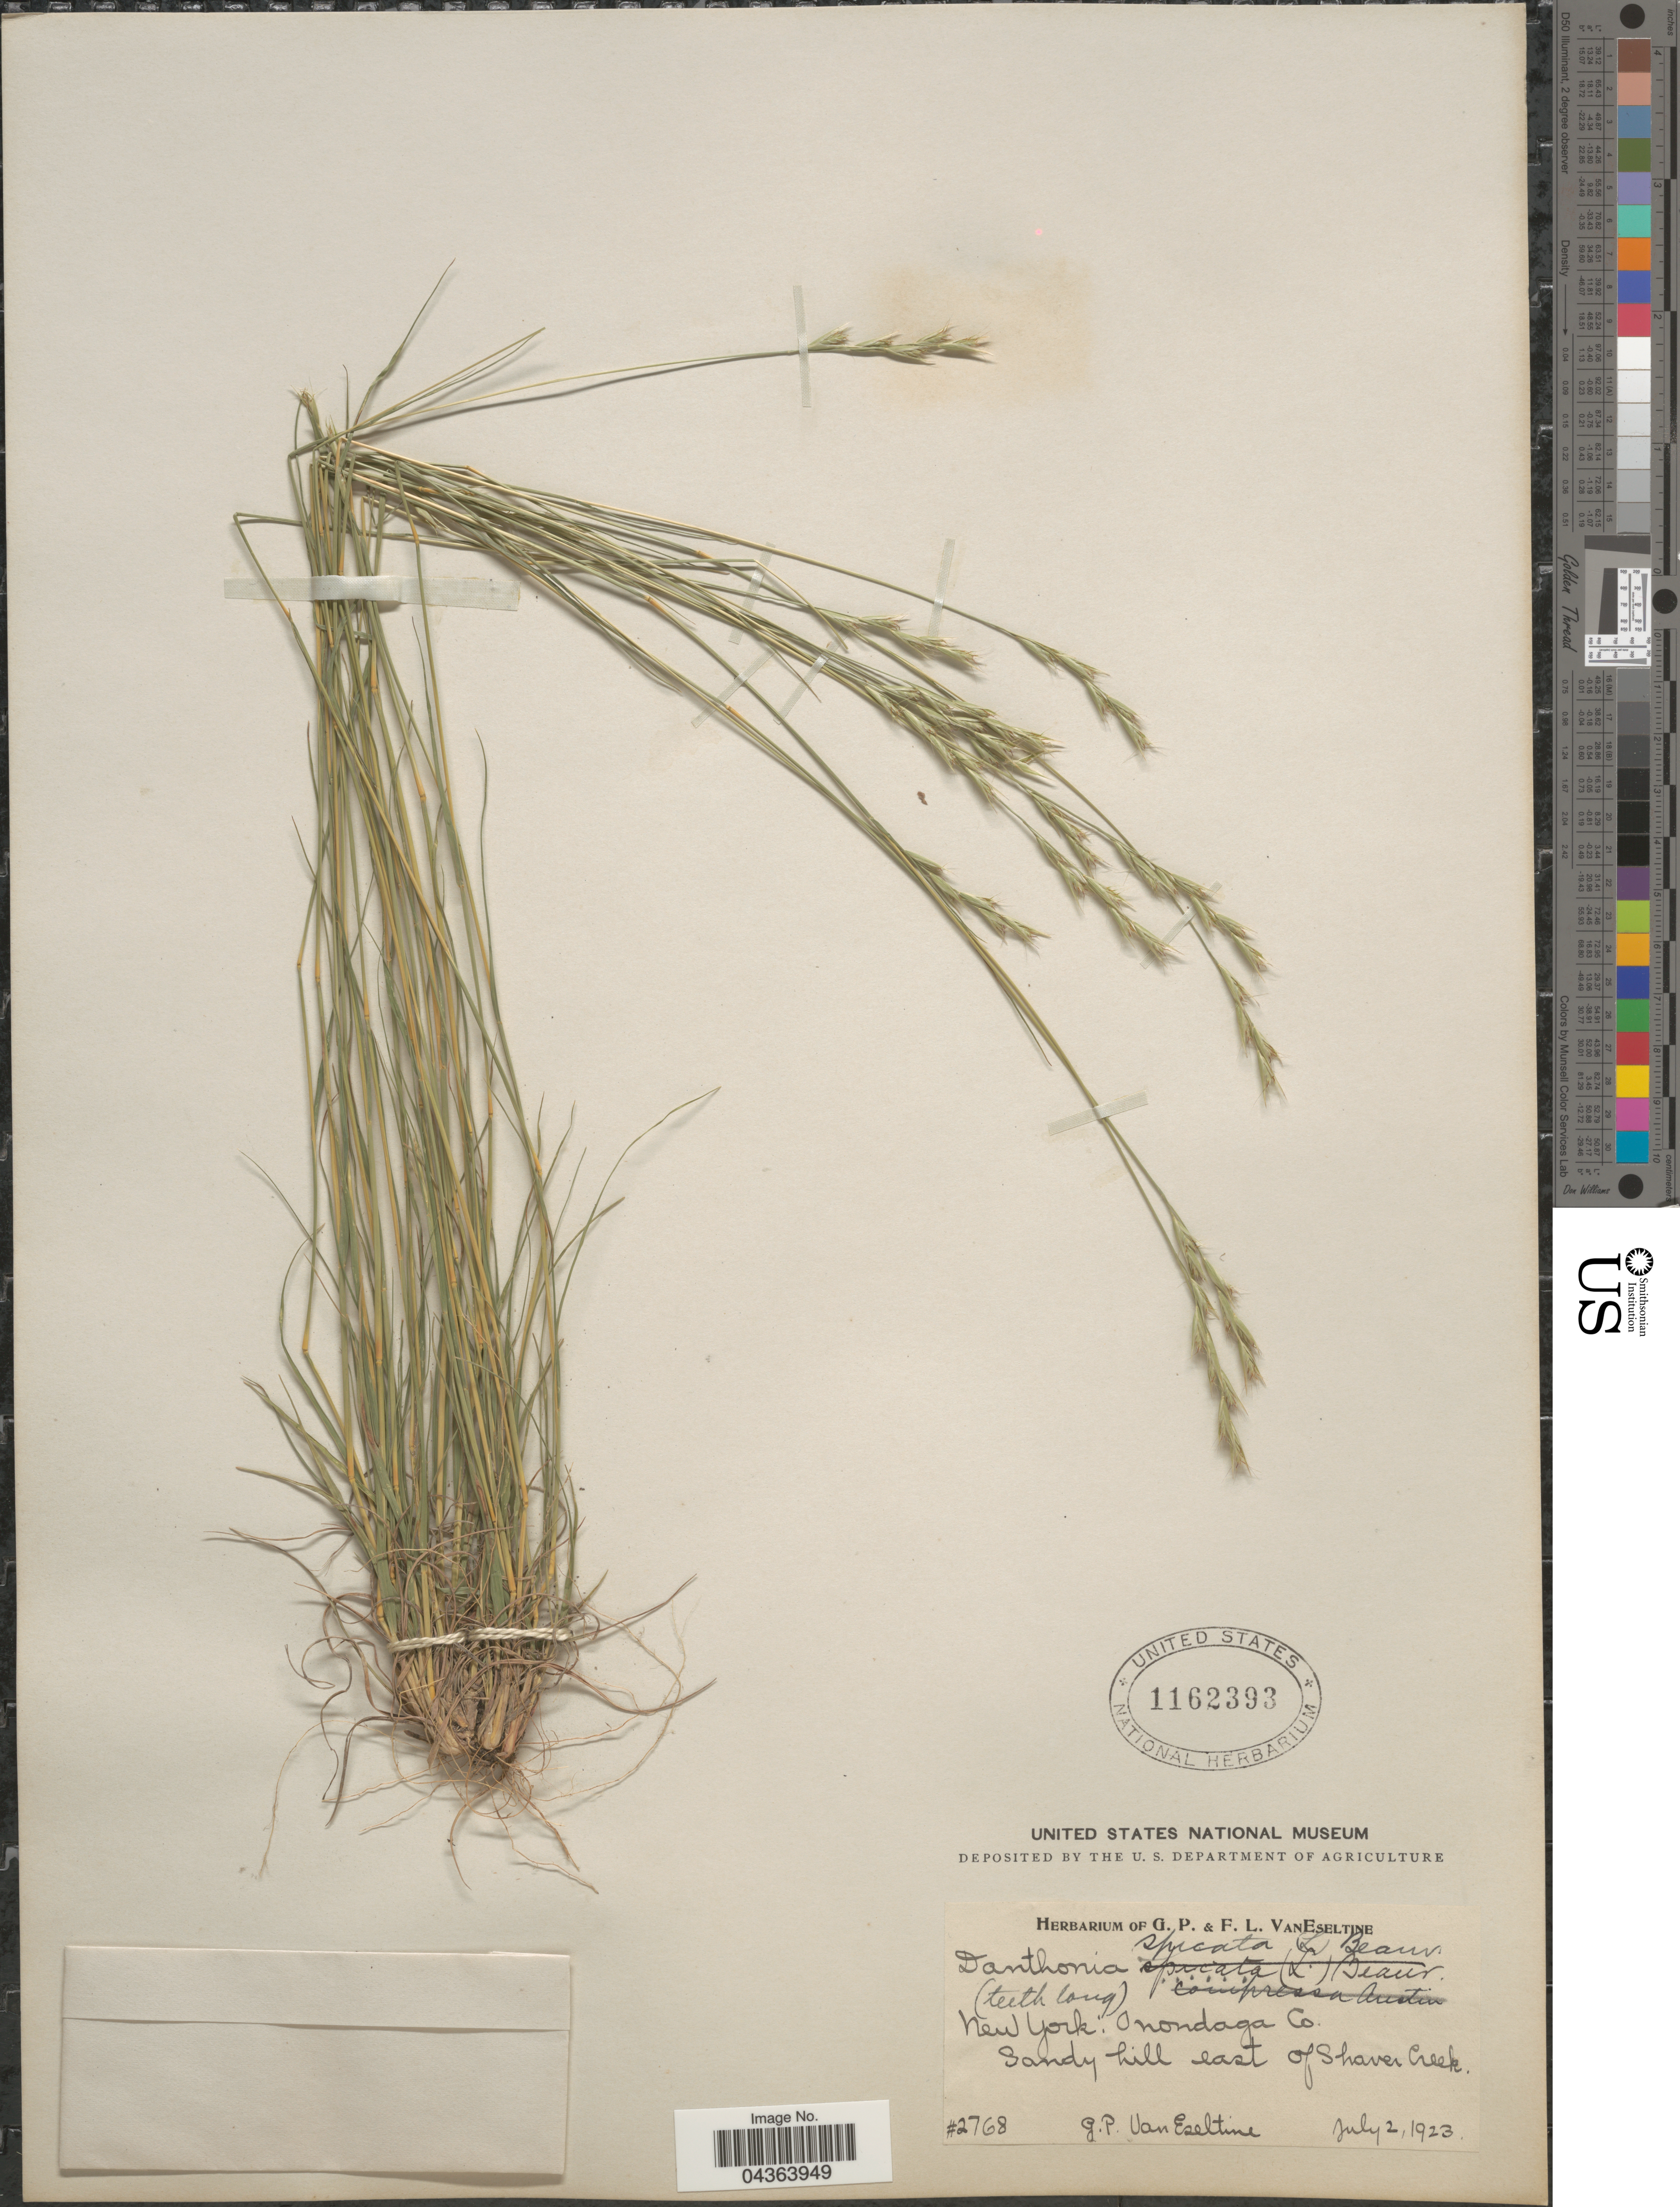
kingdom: Plantae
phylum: Tracheophyta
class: Liliopsida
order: Poales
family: Poaceae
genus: Danthonia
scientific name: Danthonia spicata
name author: (L.) P. Beauv. ex Roem. & Schult.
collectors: G. P. Van Eseltine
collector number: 2768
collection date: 1923-07-02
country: United States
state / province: New York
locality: Onondaga Co. Sandy hill east of Shaver Creek.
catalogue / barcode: US 1162393